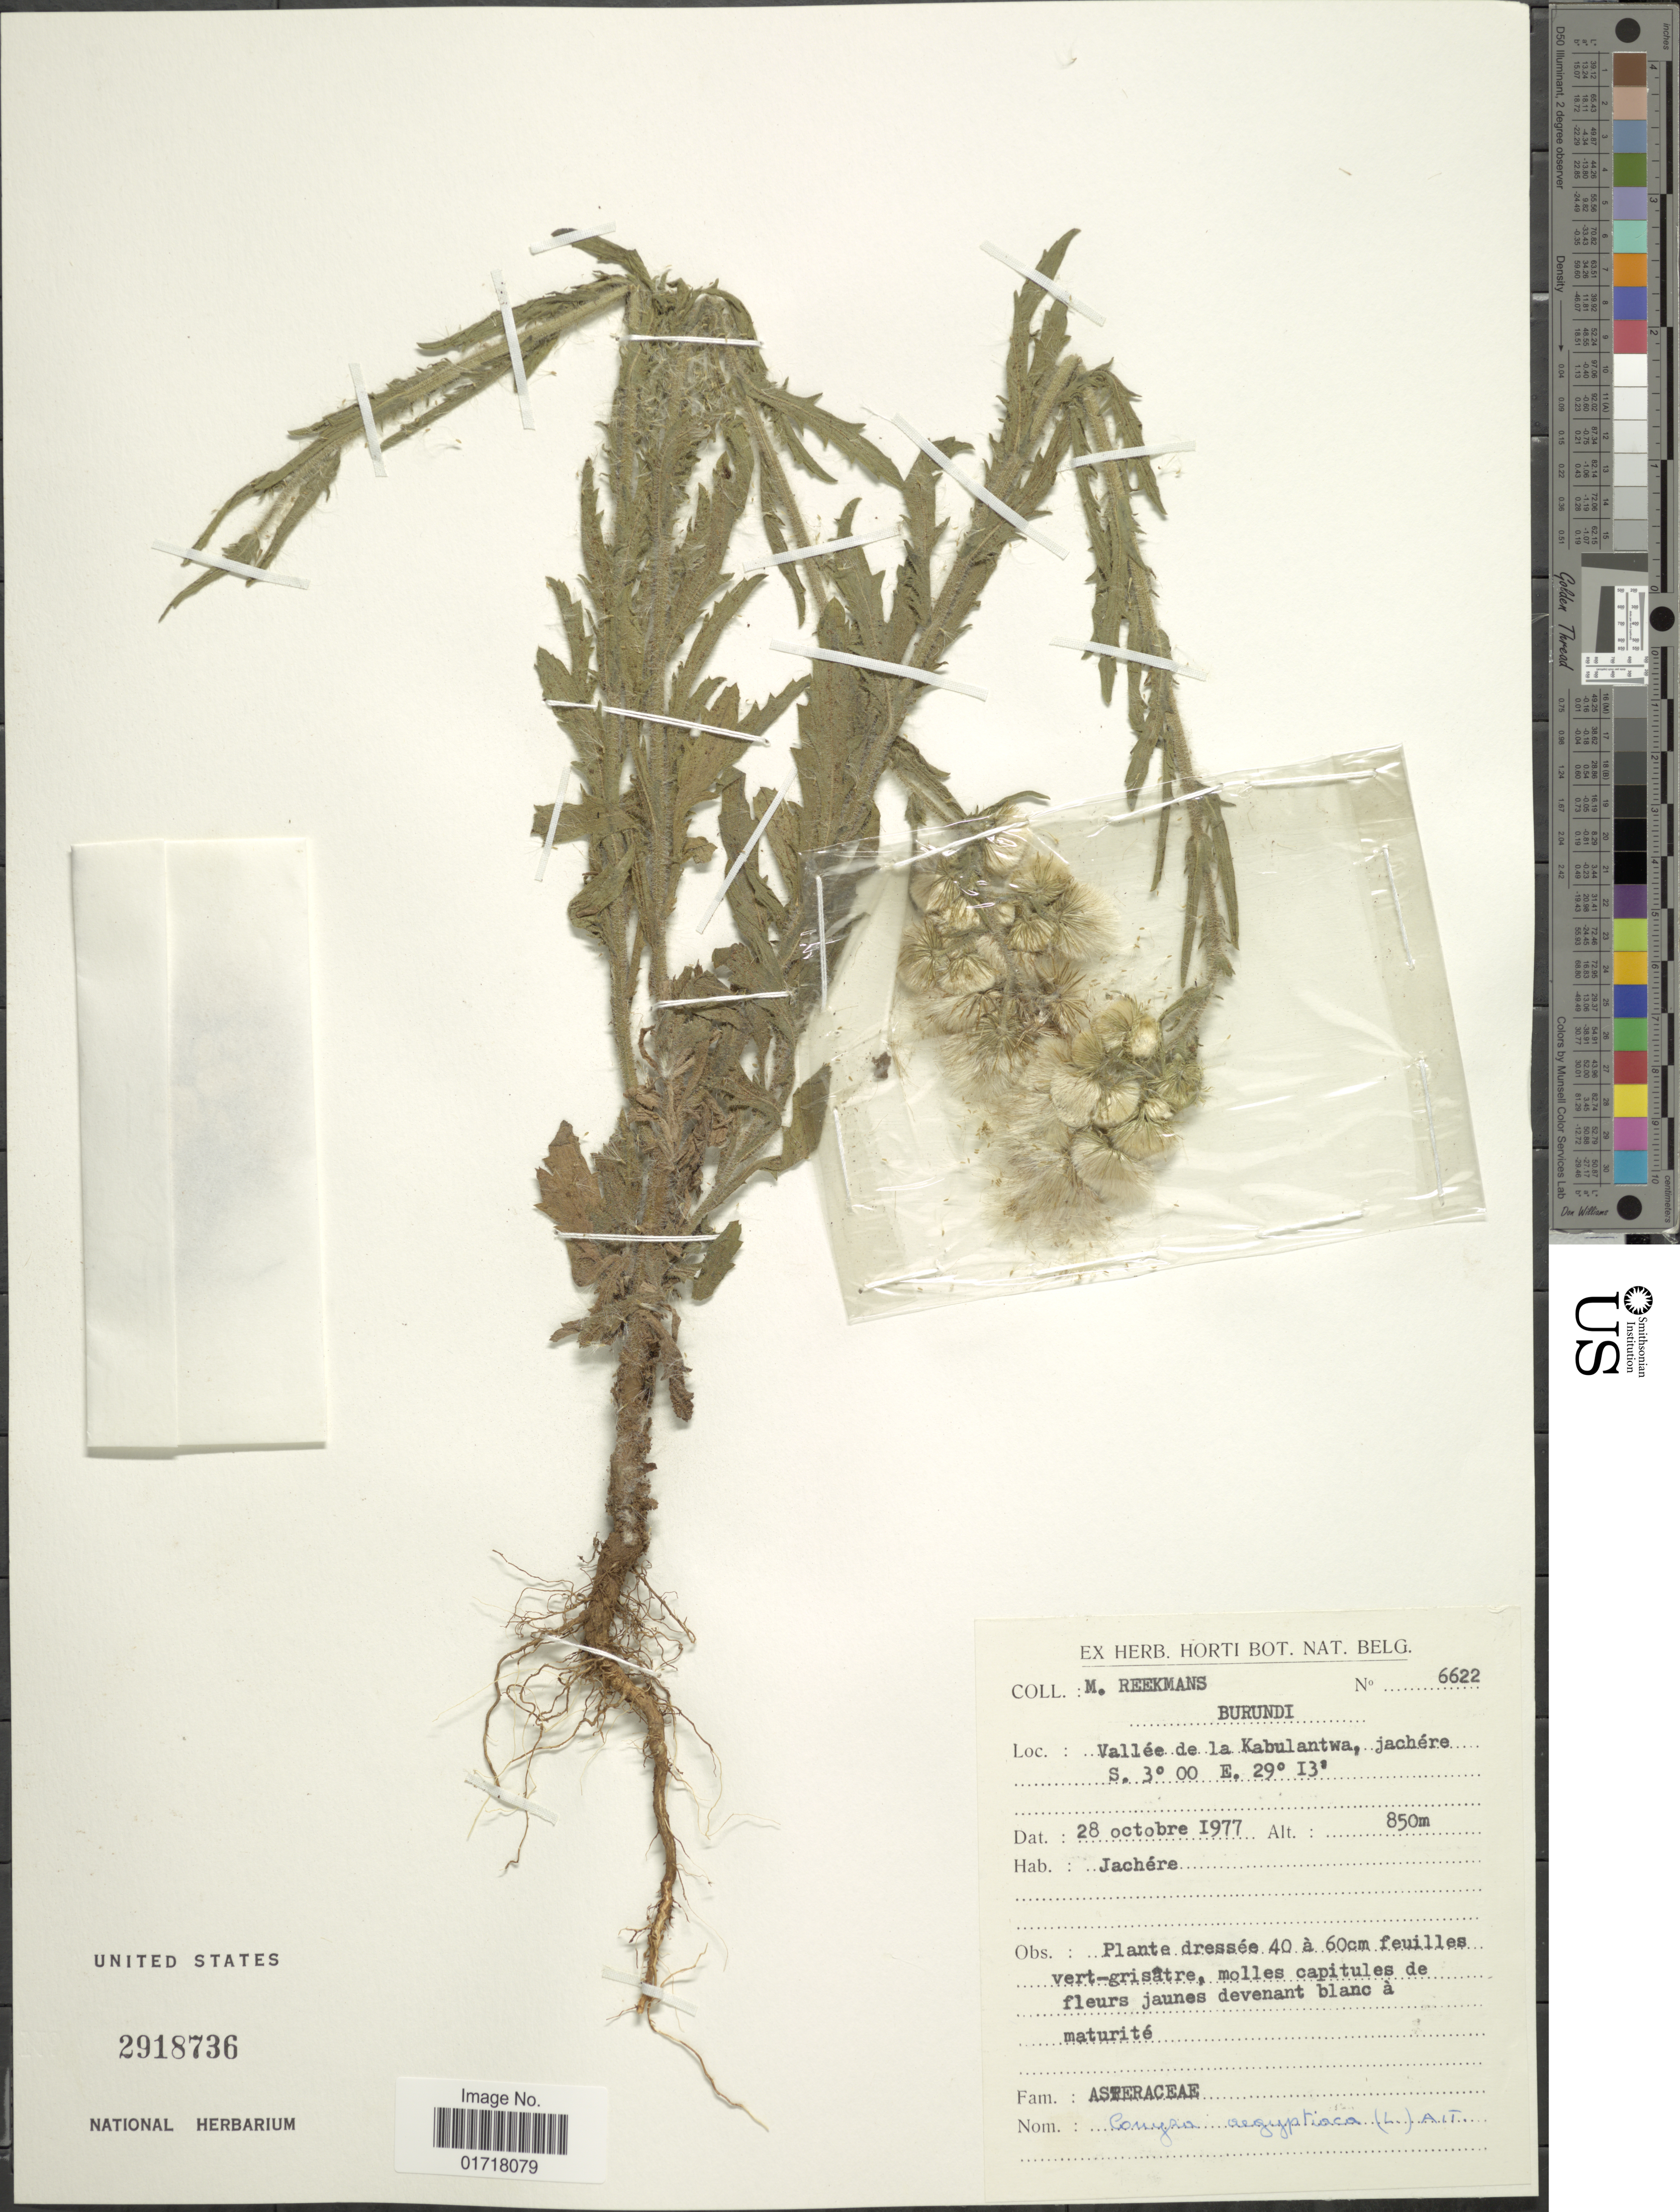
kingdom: Plantae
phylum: Tracheophyta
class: Magnoliopsida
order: Asterales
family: Asteraceae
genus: Conyza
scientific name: Conyza aegyptiaca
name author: (L.) Aiton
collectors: M. Reekmans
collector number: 6622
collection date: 1977-10-28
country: Burundi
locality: Vallee de la Kabulantwa, jachere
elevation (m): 850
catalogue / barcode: US 2918736